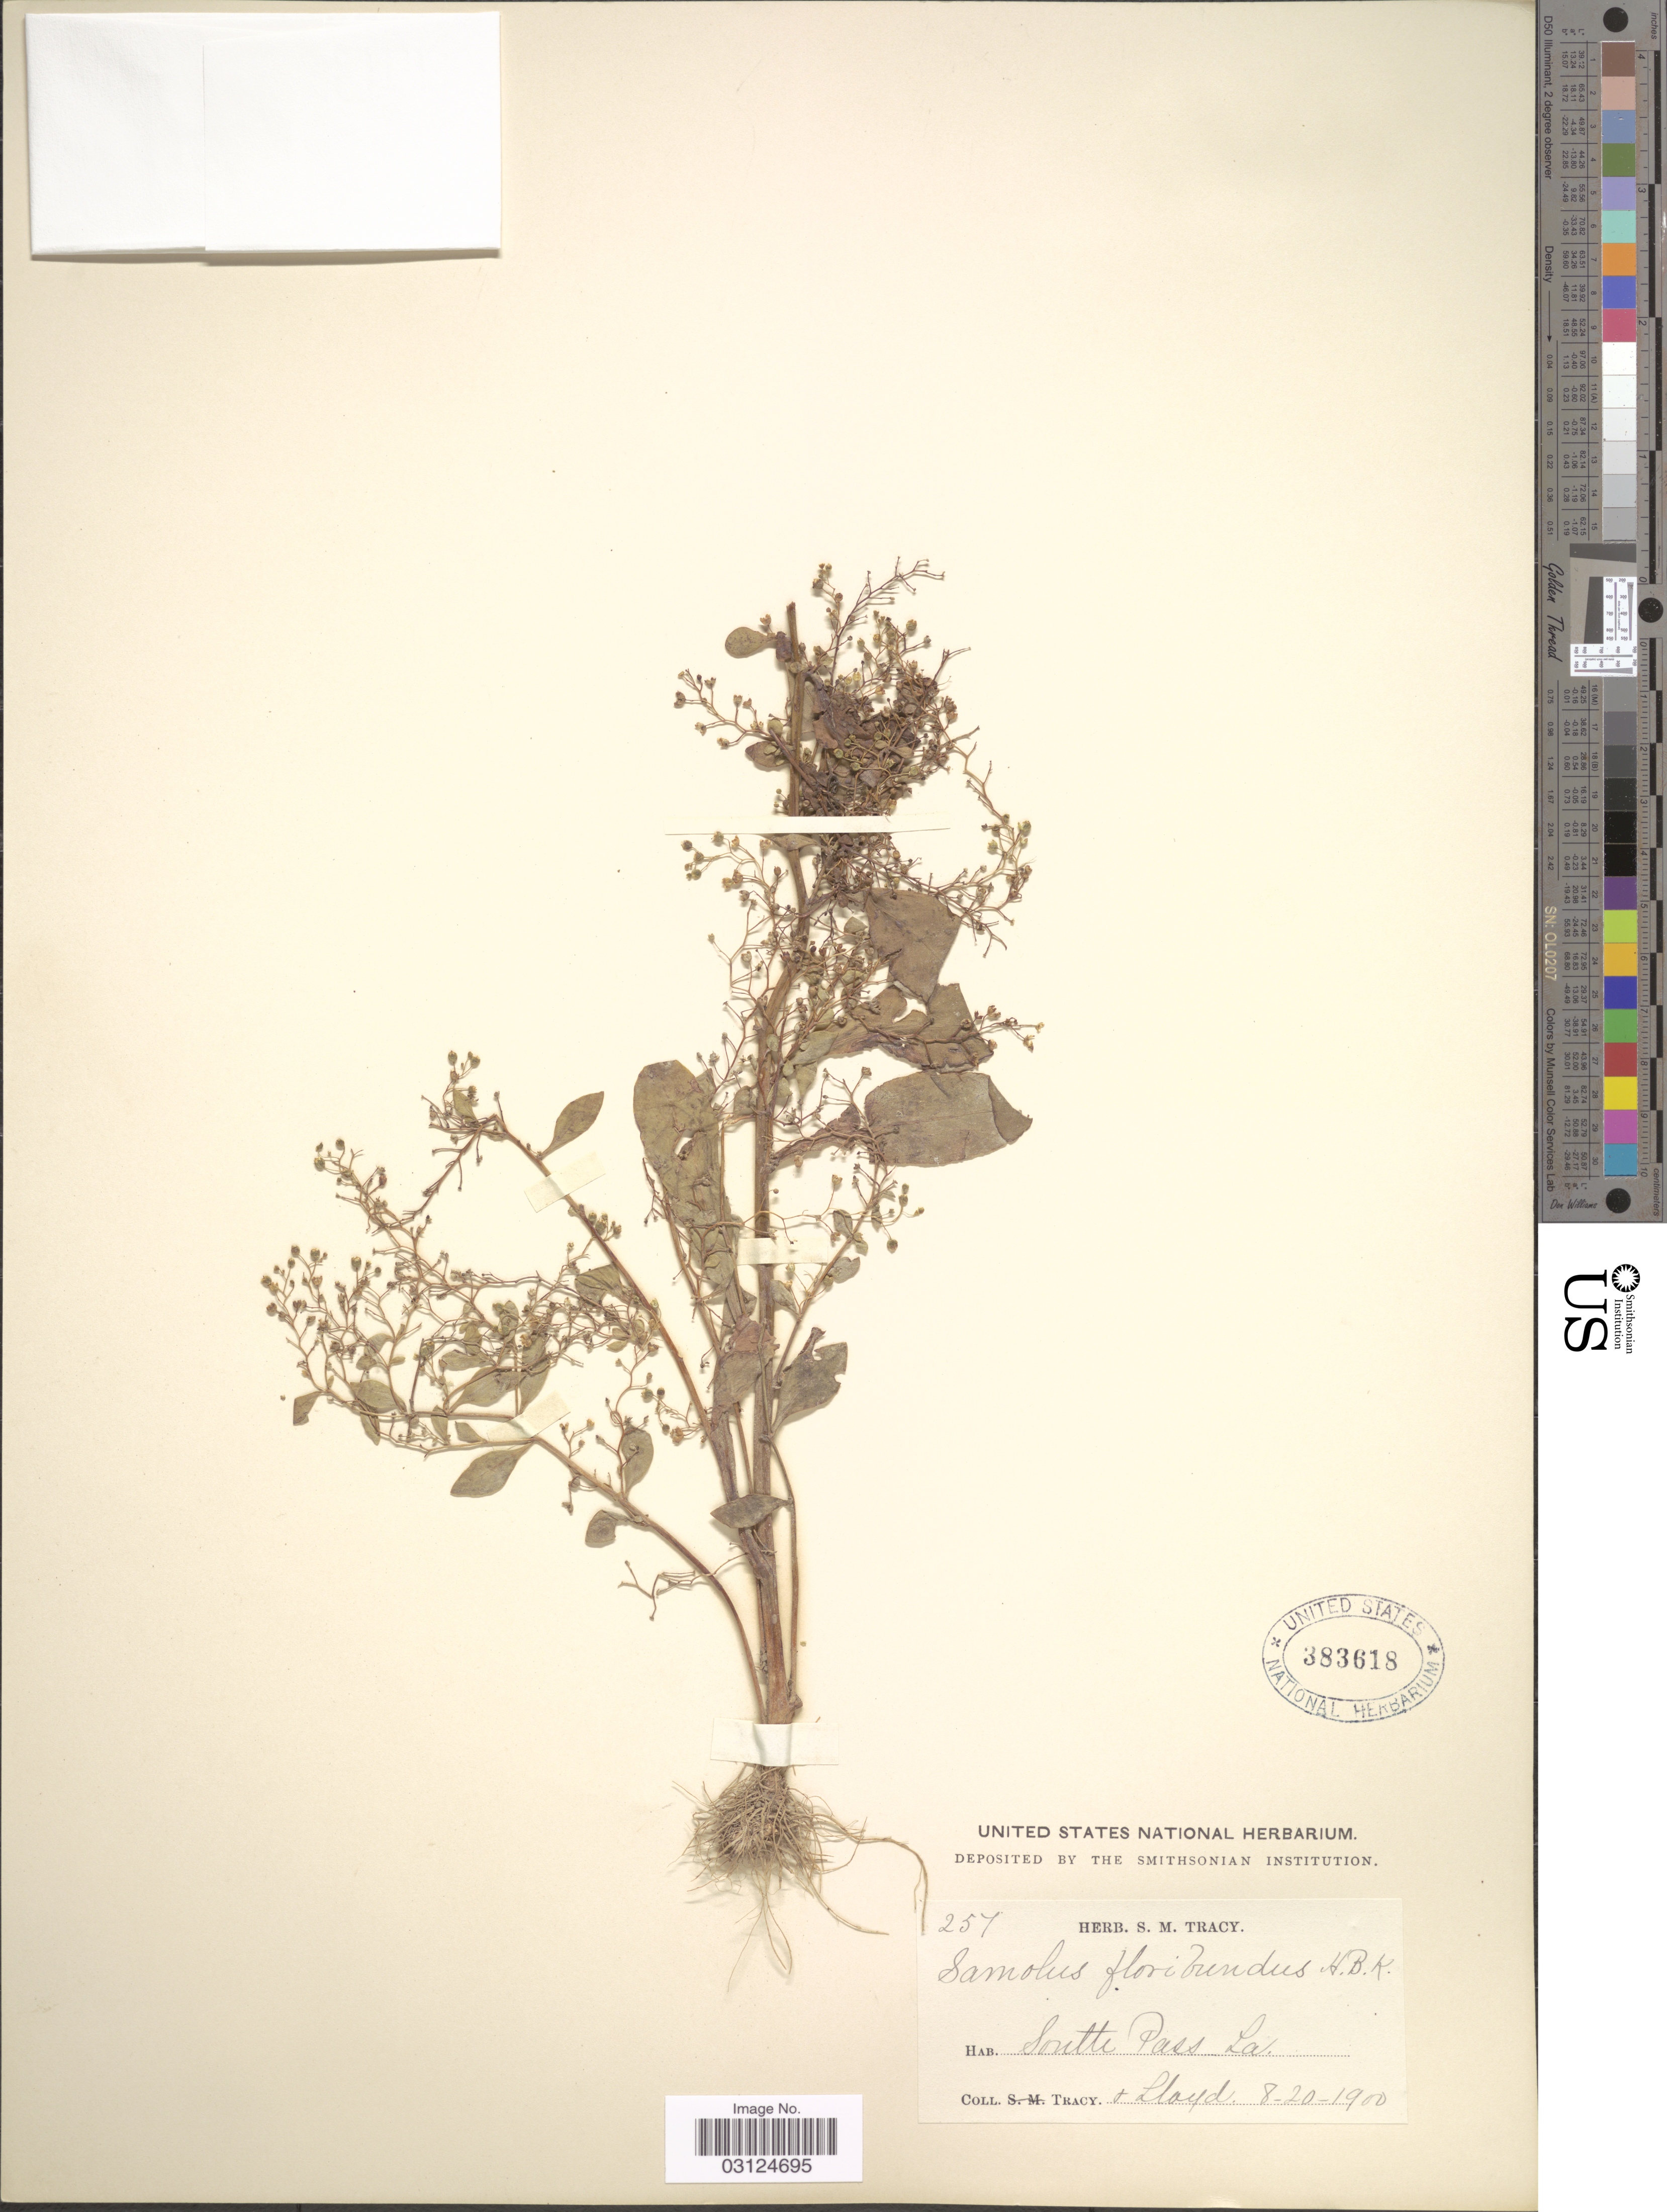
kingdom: Plantae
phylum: Tracheophyta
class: Magnoliopsida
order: Ericales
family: Primulaceae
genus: Samolus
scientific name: Samolus parviflorus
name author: Raf.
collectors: -. Tracy & -- Lloyd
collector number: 257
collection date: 1900-08-20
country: United States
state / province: Louisiana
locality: South Pass La.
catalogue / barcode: US 383618